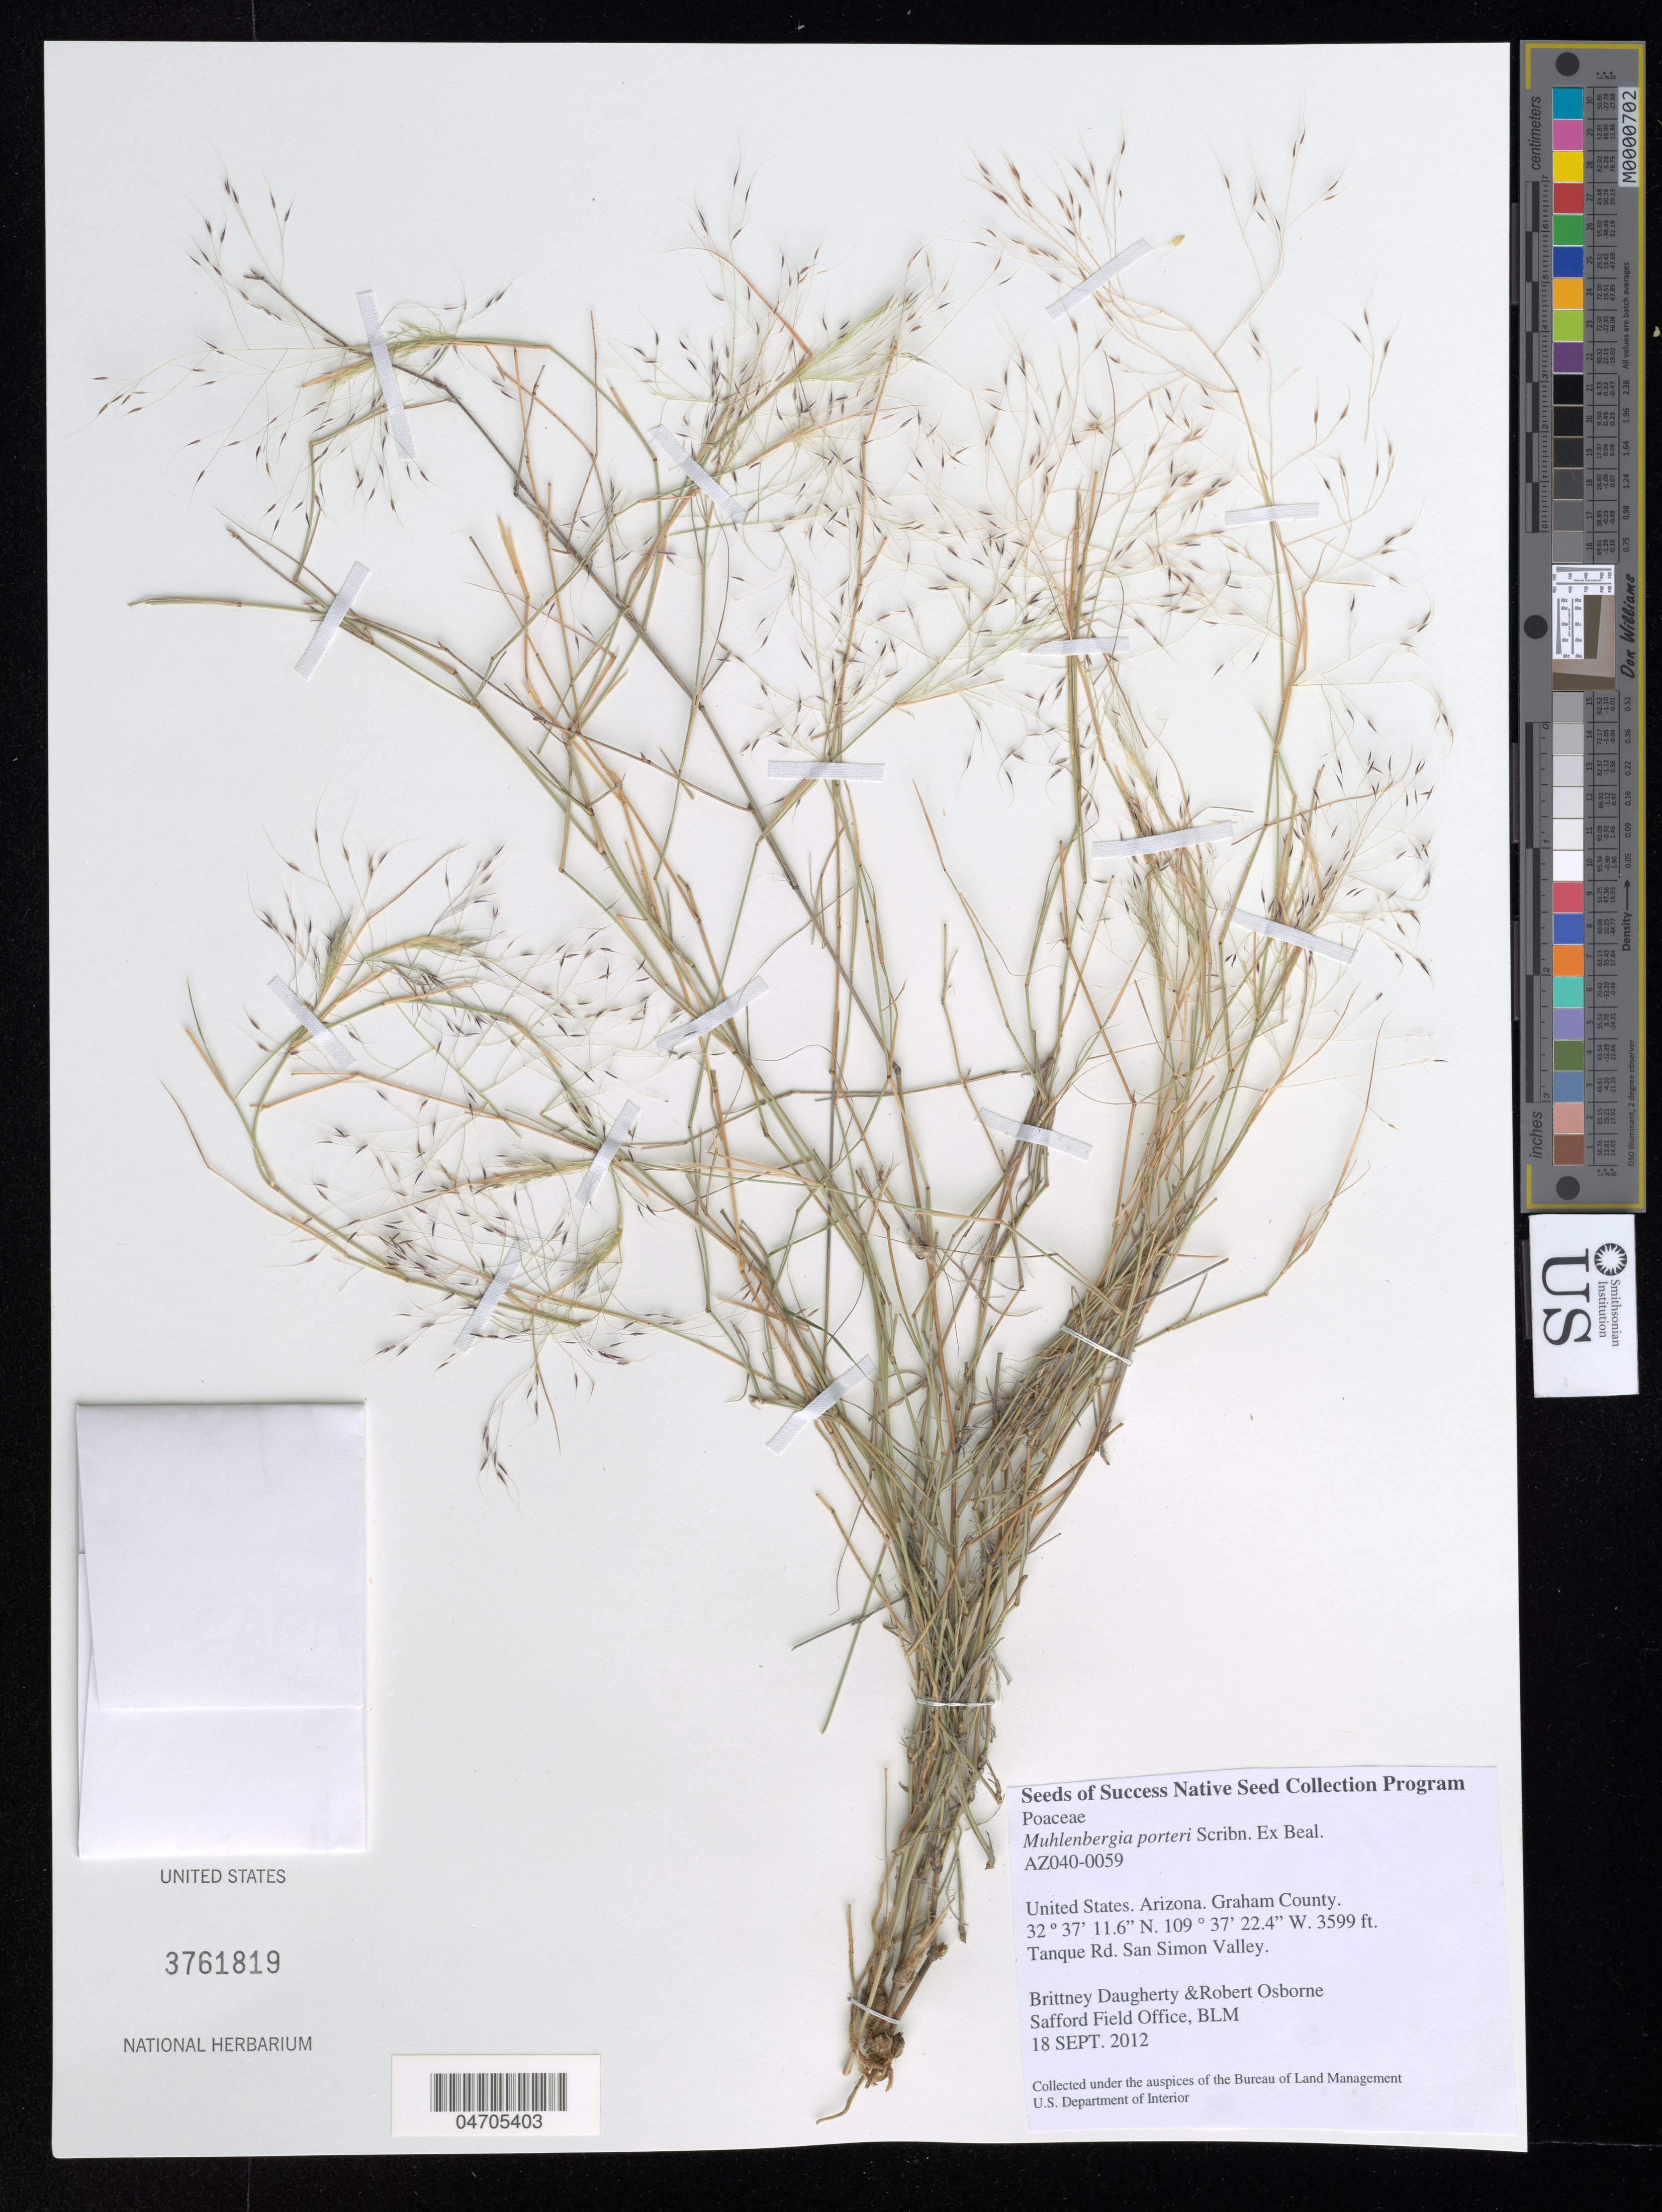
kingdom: Plantae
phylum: Tracheophyta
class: Liliopsida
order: Poales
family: Poaceae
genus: Muhlenbergia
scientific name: Muhlenbergia porteri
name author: Scribn. in W.J. Beal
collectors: B. Daugherty & R. Osborne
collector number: AZ040-0059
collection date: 2012-09-18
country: United States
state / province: Arizona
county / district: Graham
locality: Graham County. Tanque Rd. San Simon Valley.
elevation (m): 1097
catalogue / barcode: US 3761819